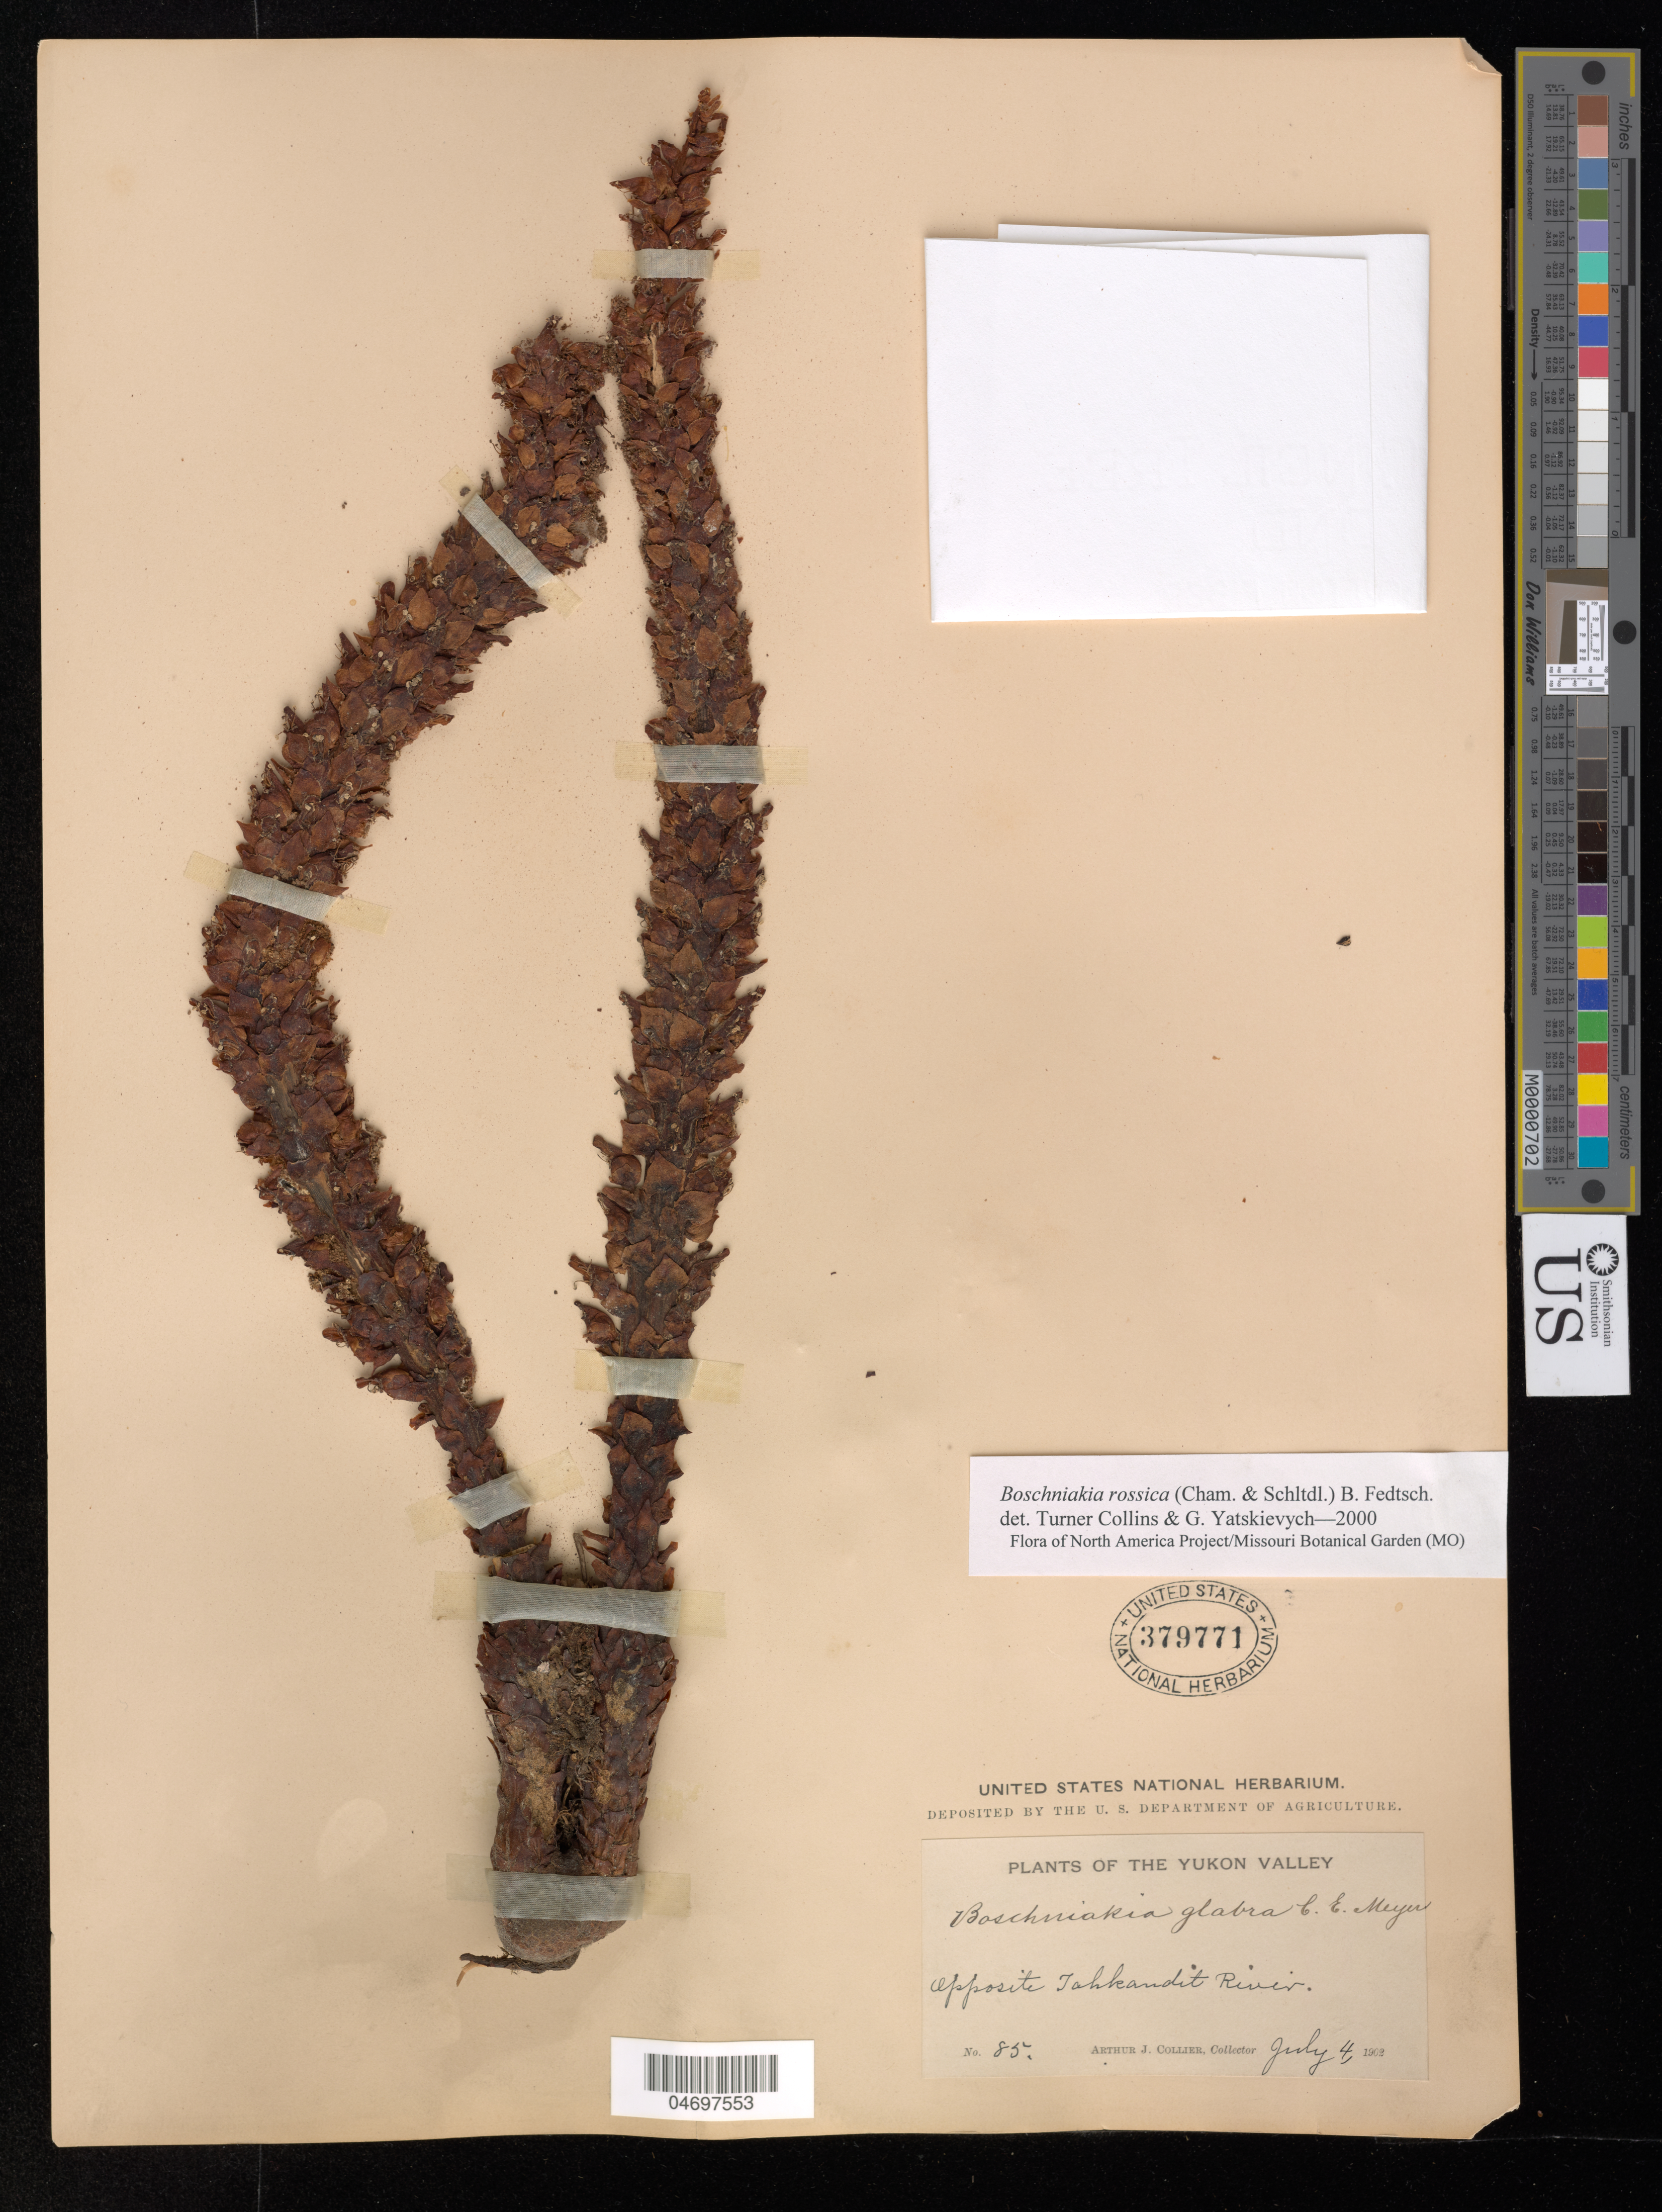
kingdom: Plantae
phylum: Tracheophyta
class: Magnoliopsida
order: Lamiales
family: Orobanchaceae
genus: Boschniakia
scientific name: Boschniakia rossica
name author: (Cham. & Schltdl.) B. Fedtsch.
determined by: Collins, L. T.; Yatskievych, G. A.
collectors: A. Collier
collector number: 85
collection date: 1902-07-04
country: Canada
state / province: Yukon Territory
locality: Yukon Valley. Opposite Tahkandit River.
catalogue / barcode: US 379771